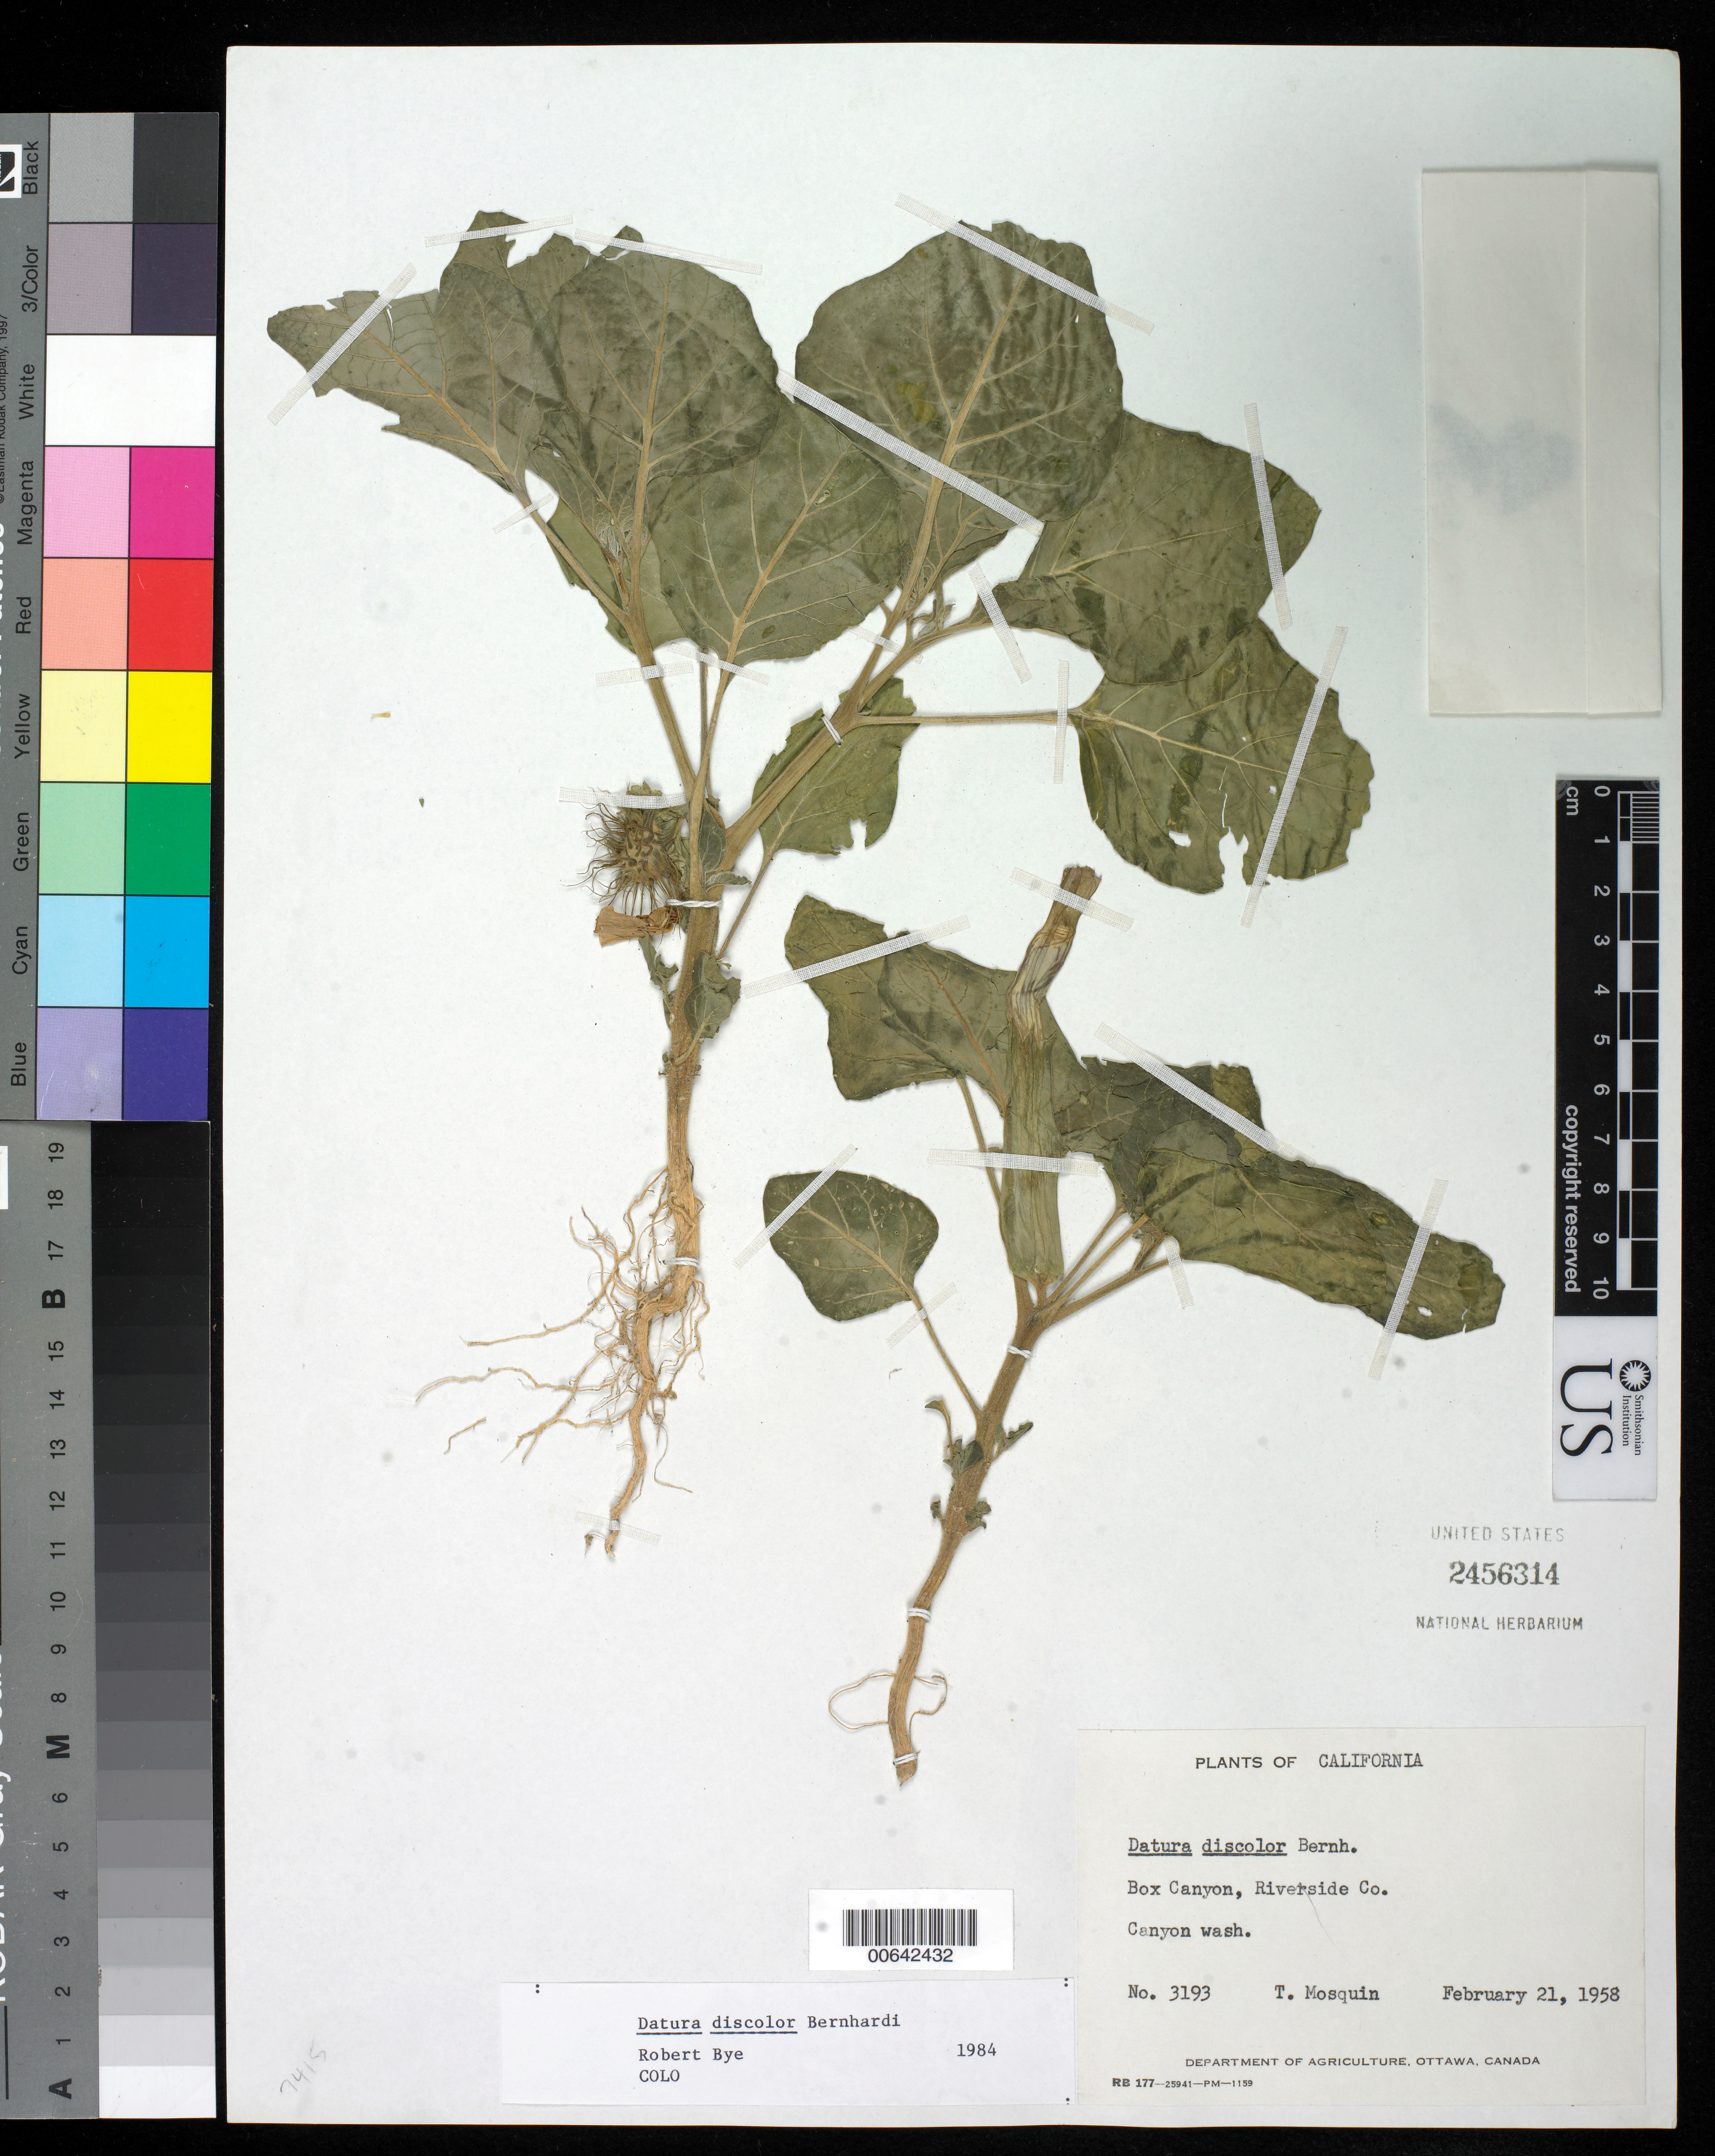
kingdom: Plantae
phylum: Tracheophyta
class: Magnoliopsida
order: Solanales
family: Solanaceae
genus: Datura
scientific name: Datura discolor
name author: Bernh.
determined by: Bye, R. A., (COLO), University of Colorado Museum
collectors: T. Mosquin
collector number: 3193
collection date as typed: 21 Feb 1958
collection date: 1958-02-21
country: United States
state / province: California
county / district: Riverside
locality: Box Canyon.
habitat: Canyon wash.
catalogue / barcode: US 2456314